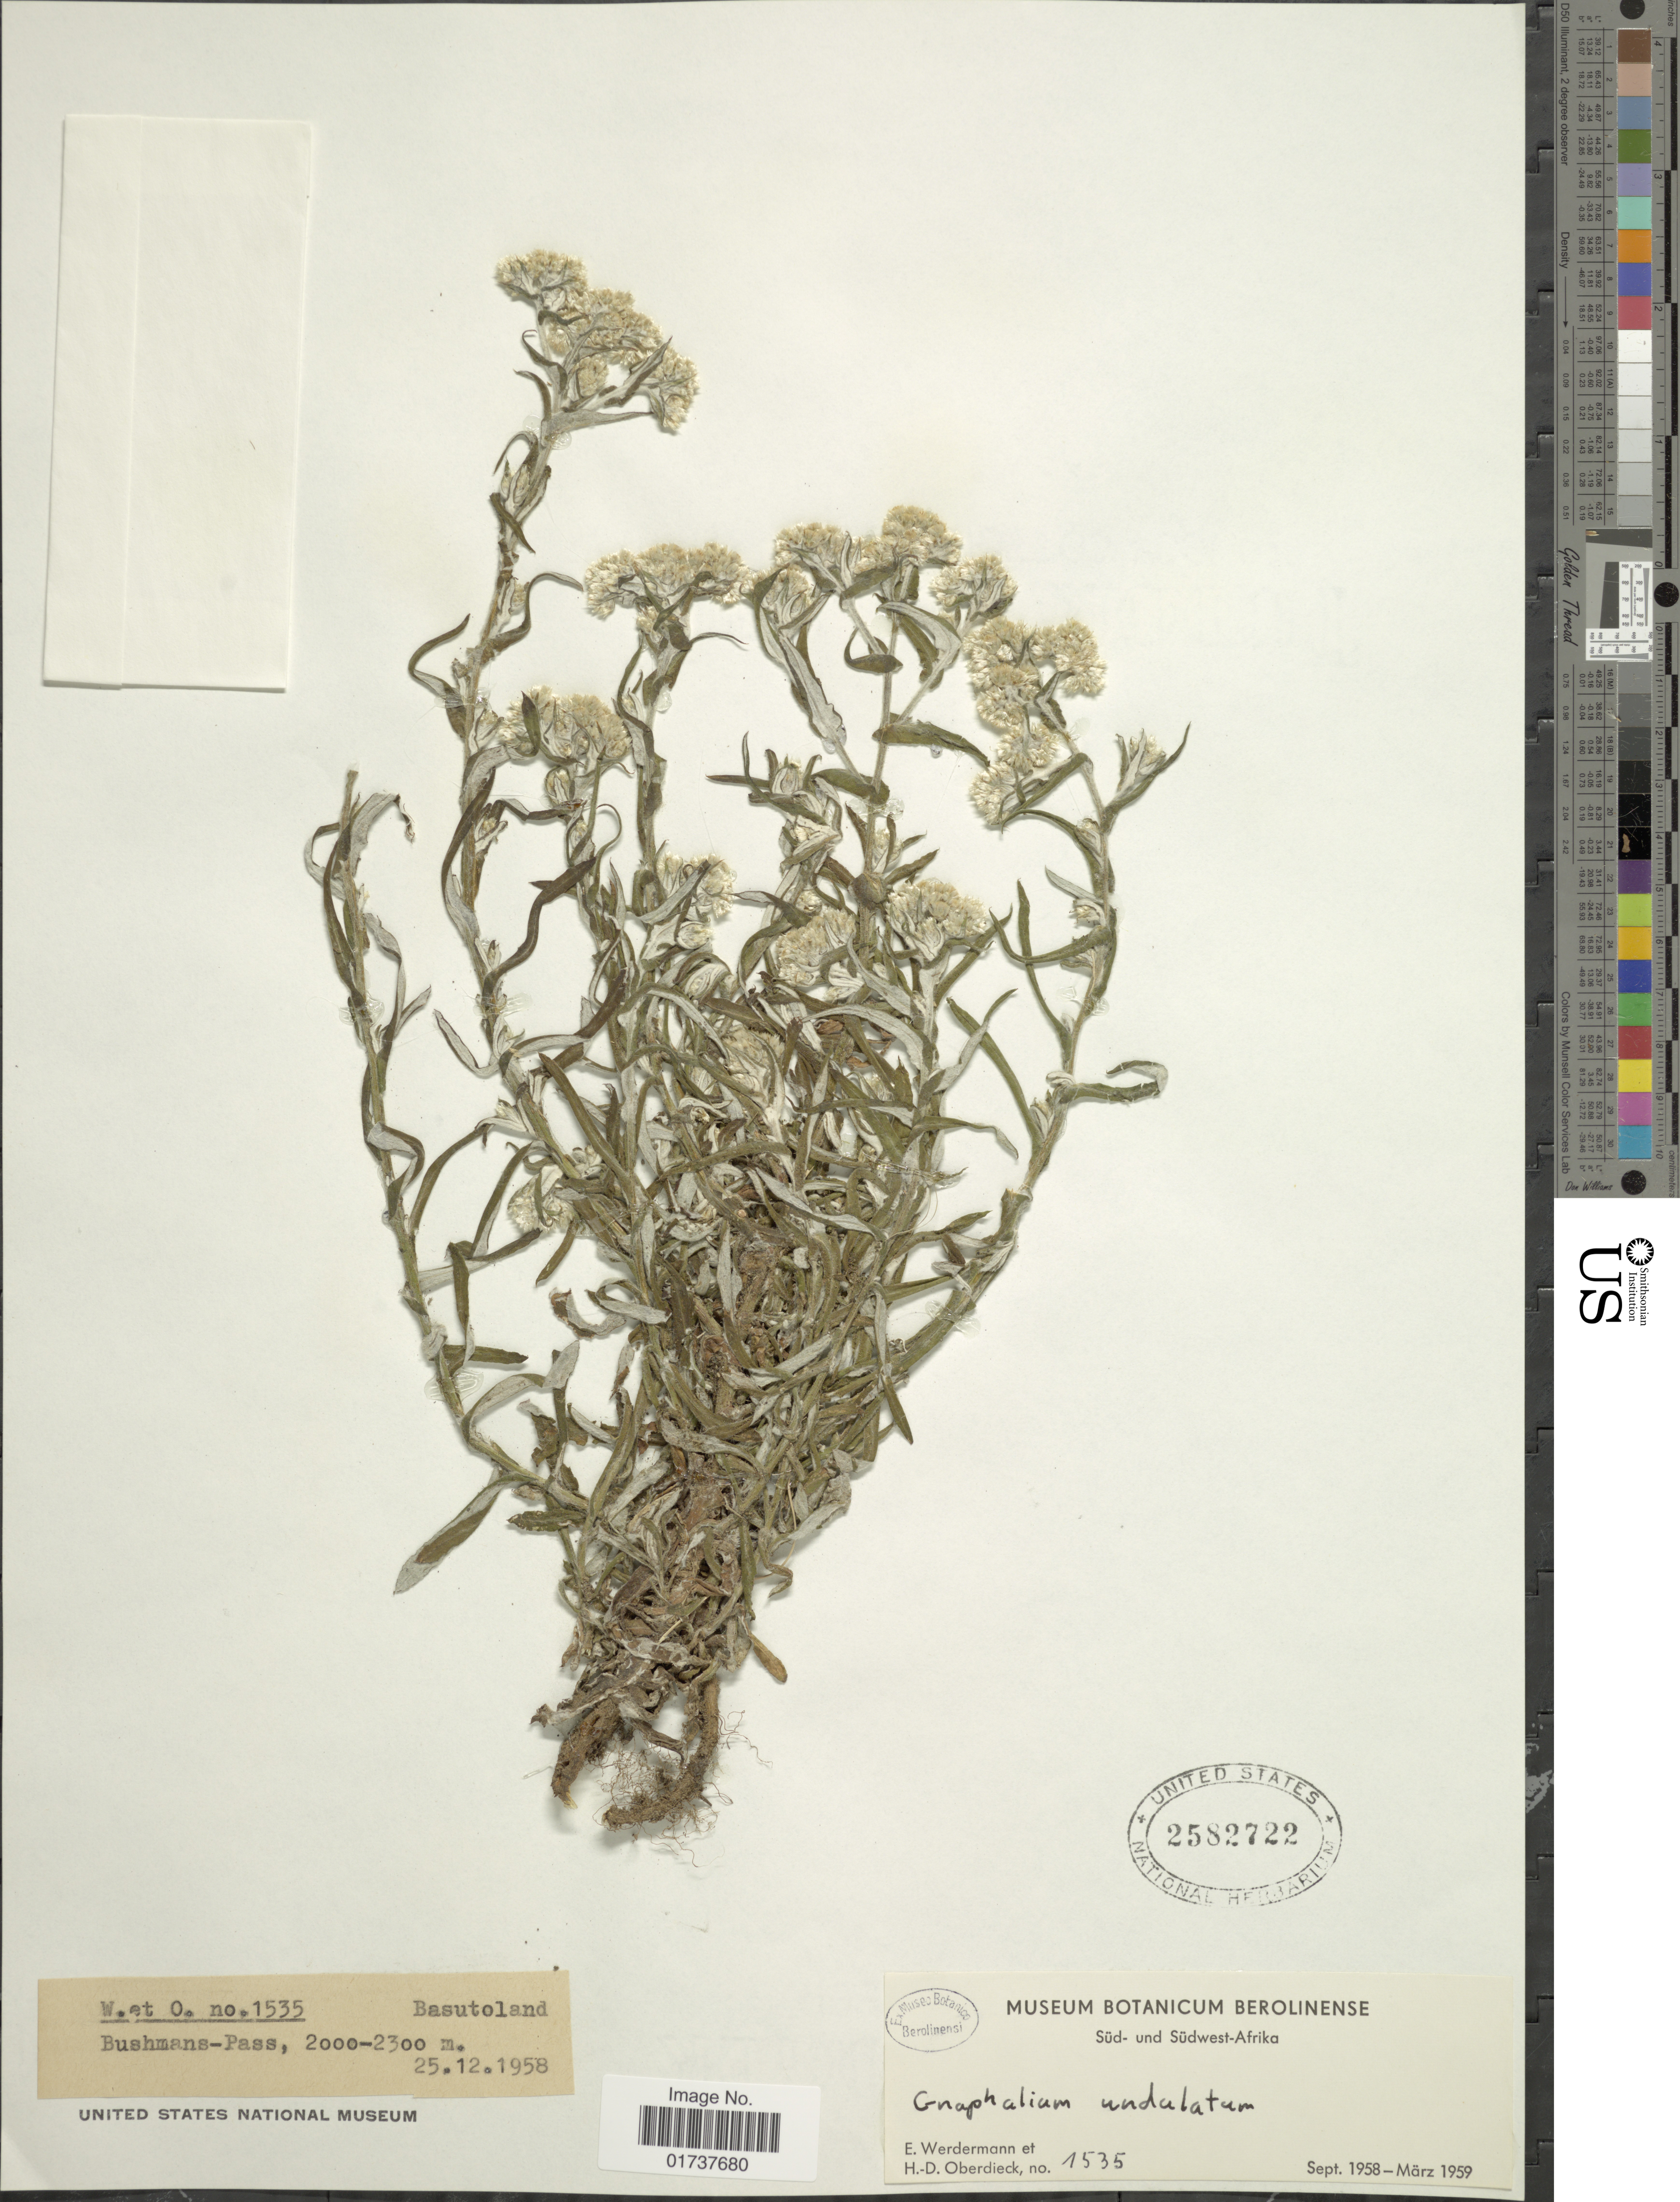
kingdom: Plantae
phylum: Tracheophyta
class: Magnoliopsida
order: Asterales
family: Asteraceae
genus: Gnaphalium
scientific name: Gnaphalium undulatum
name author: L.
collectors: E. Werdermann & H. Oberdieck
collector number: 1535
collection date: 1958-12-25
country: Lesotho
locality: Basutoland, Bushmans-Pass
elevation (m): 2000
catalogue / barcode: US 2582722